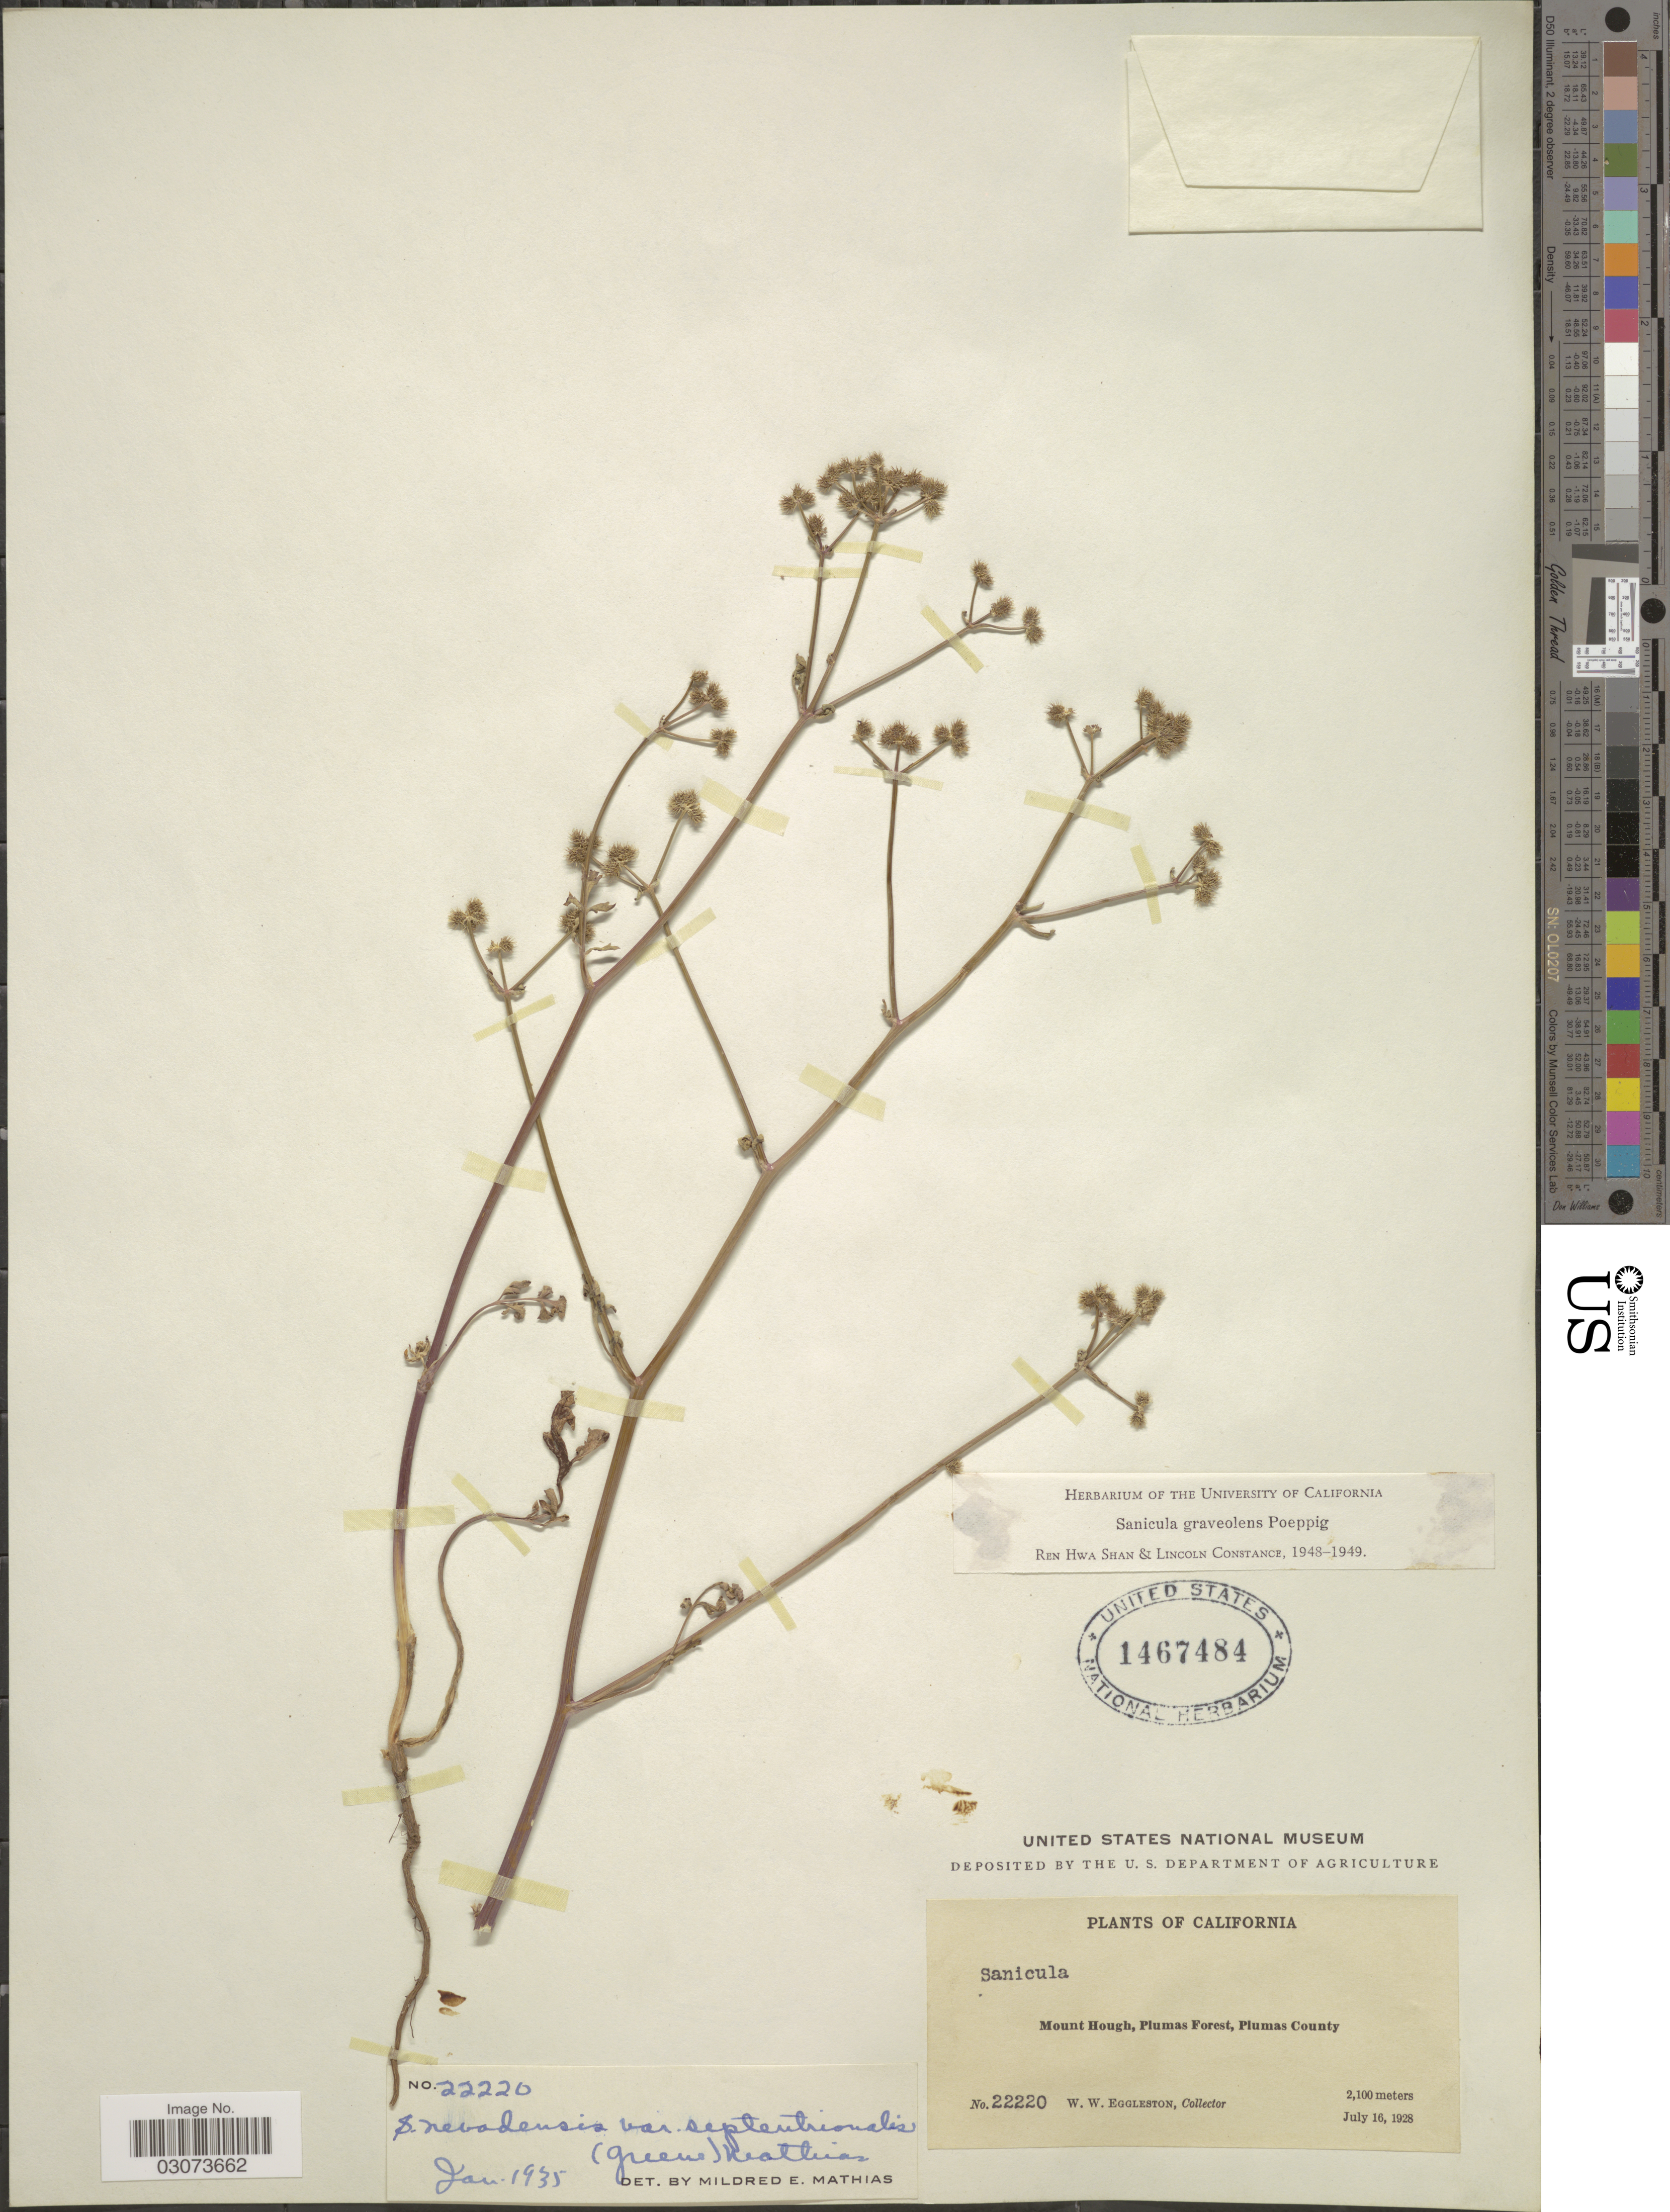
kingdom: Plantae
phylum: Tracheophyta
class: Magnoliopsida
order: Apiales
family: Apiaceae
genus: Sanicula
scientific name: Sanicula graveolens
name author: Poepp. ex DC.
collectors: W. W. Eggleston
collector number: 22220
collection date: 1928-07-16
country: United States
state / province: California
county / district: Plumas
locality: Mount Hough, Plumas Forest, Plumas County.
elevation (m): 2100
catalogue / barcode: US 1467484